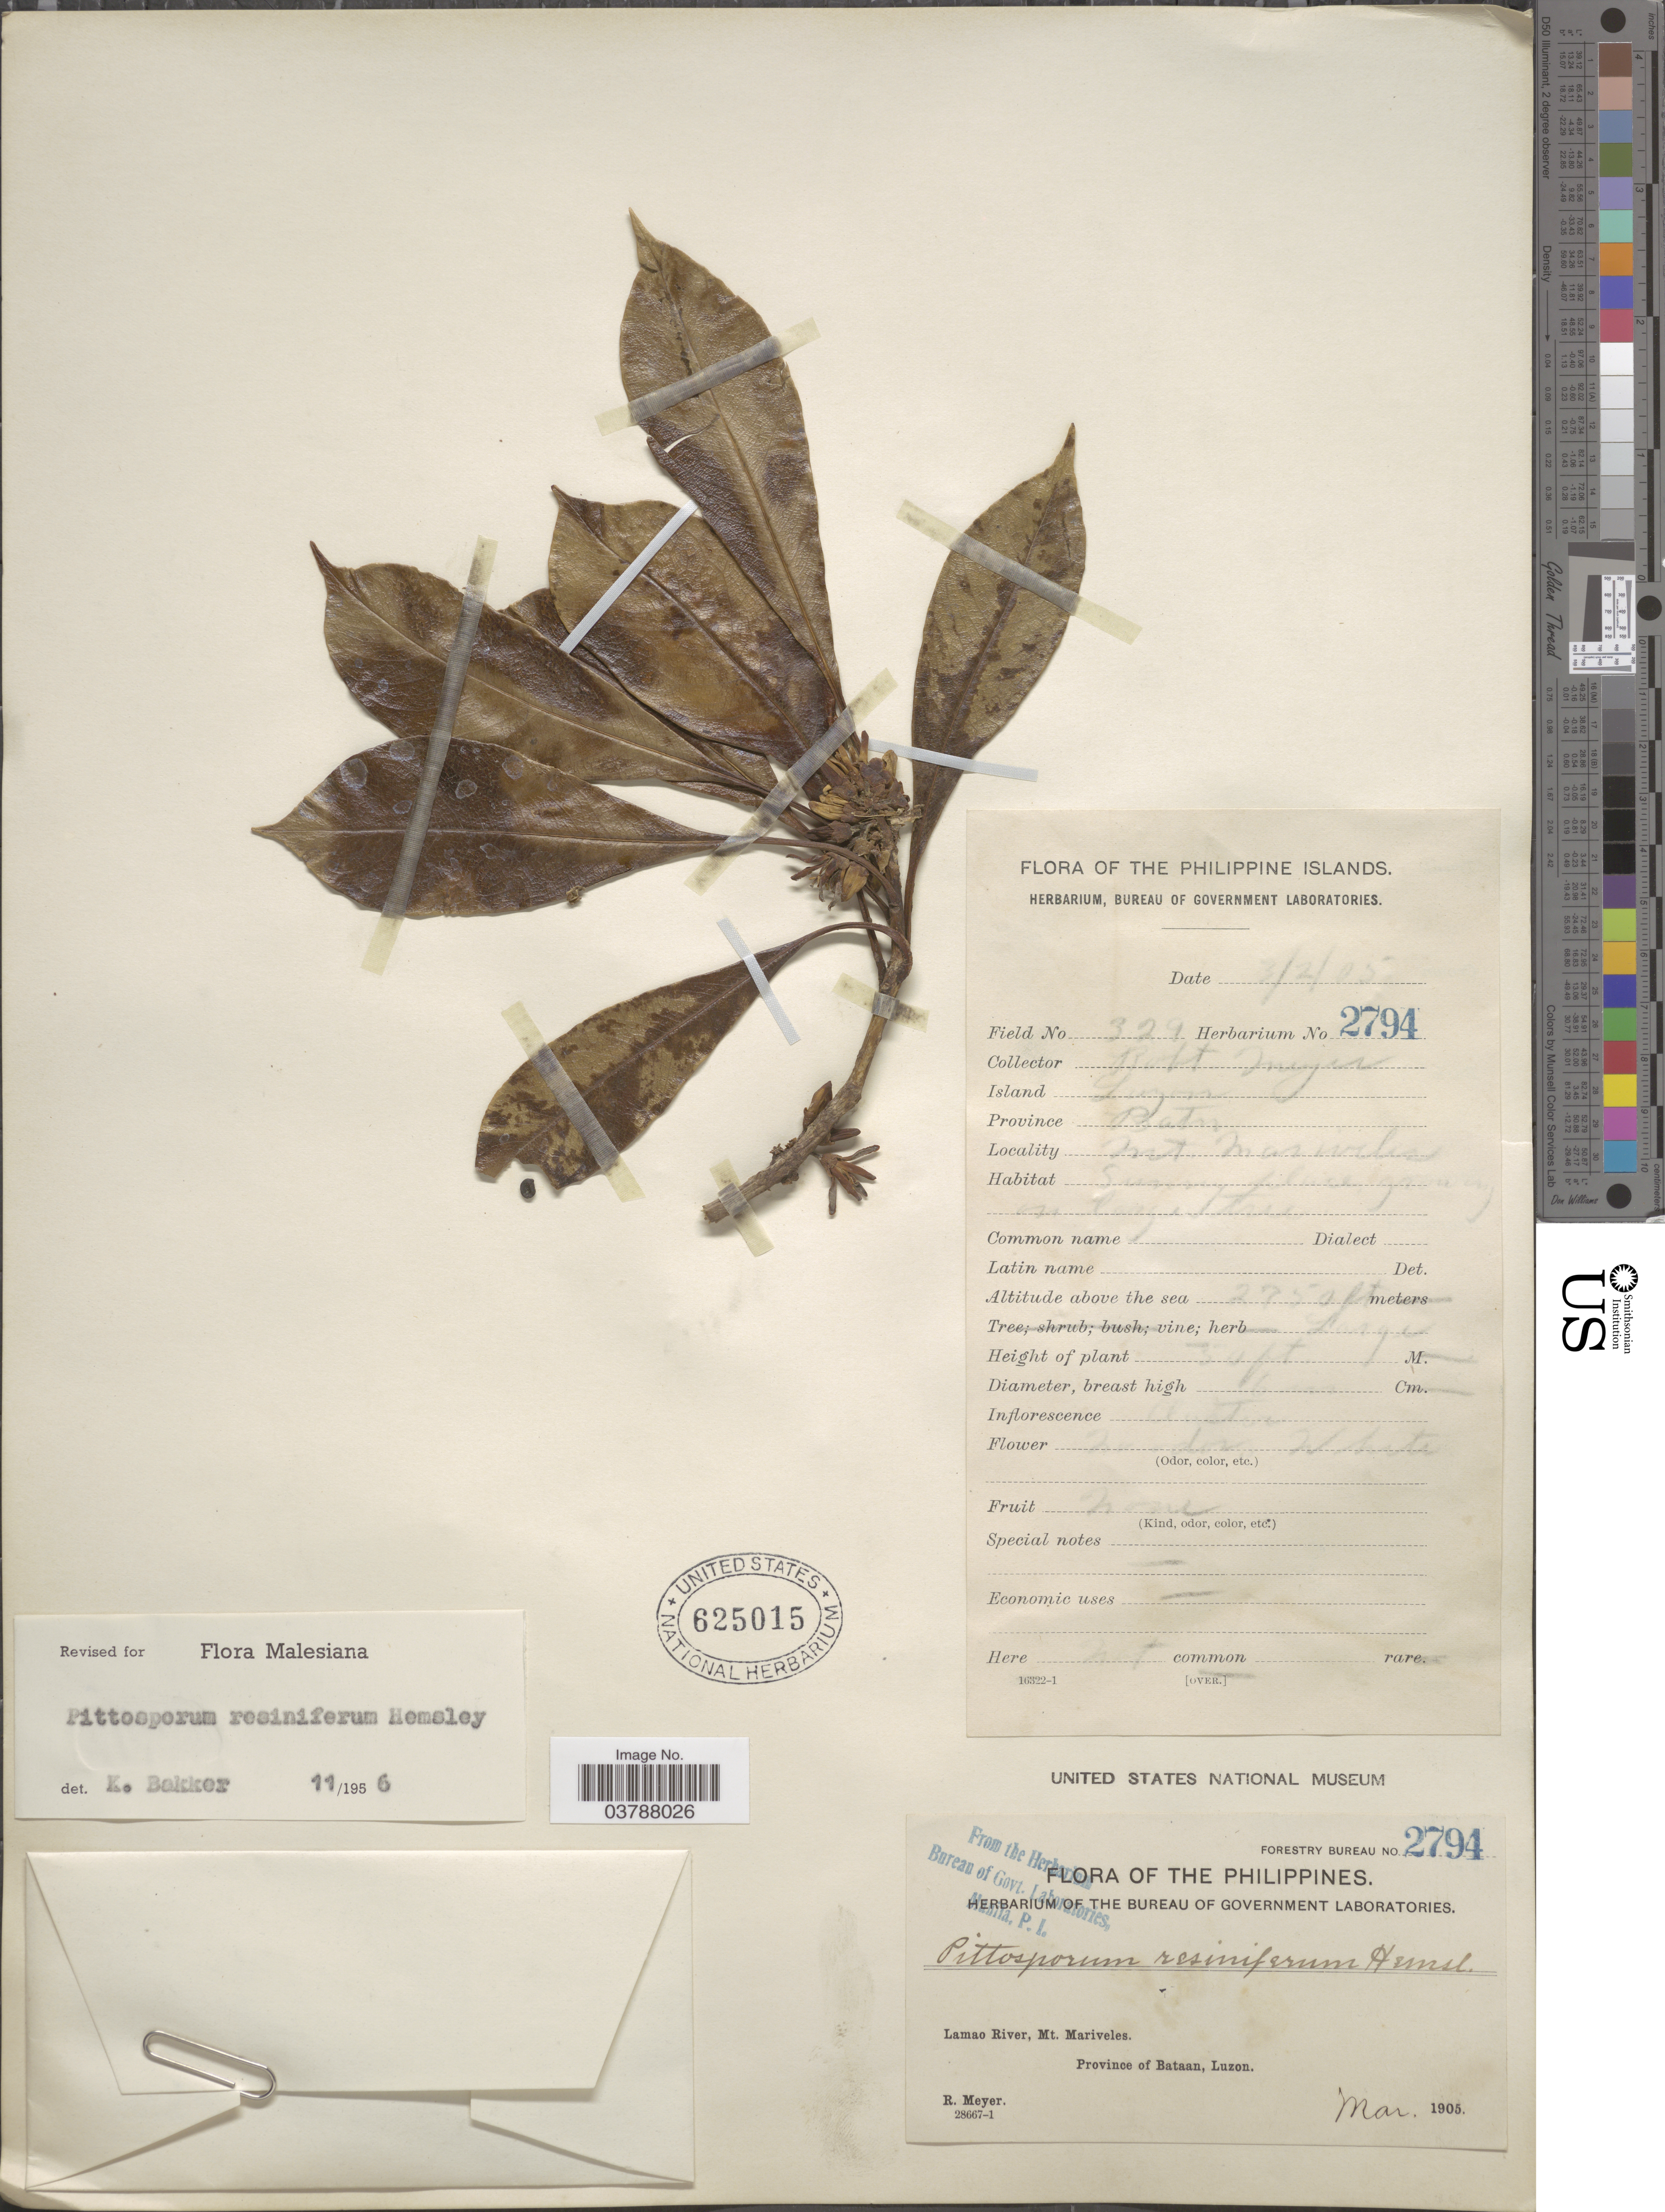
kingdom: Plantae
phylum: Tracheophyta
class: Magnoliopsida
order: Apiales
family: Pittosporaceae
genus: Pittosporum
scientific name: Pittosporum resiniferum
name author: Hemsl.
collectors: R. Meyer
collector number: Forestry Bureau 2794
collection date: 1905-03-02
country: Philippines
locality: Lamao River, Mt. Mariveles, Province of Bataan, Island Luzon.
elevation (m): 838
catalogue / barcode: US 625015